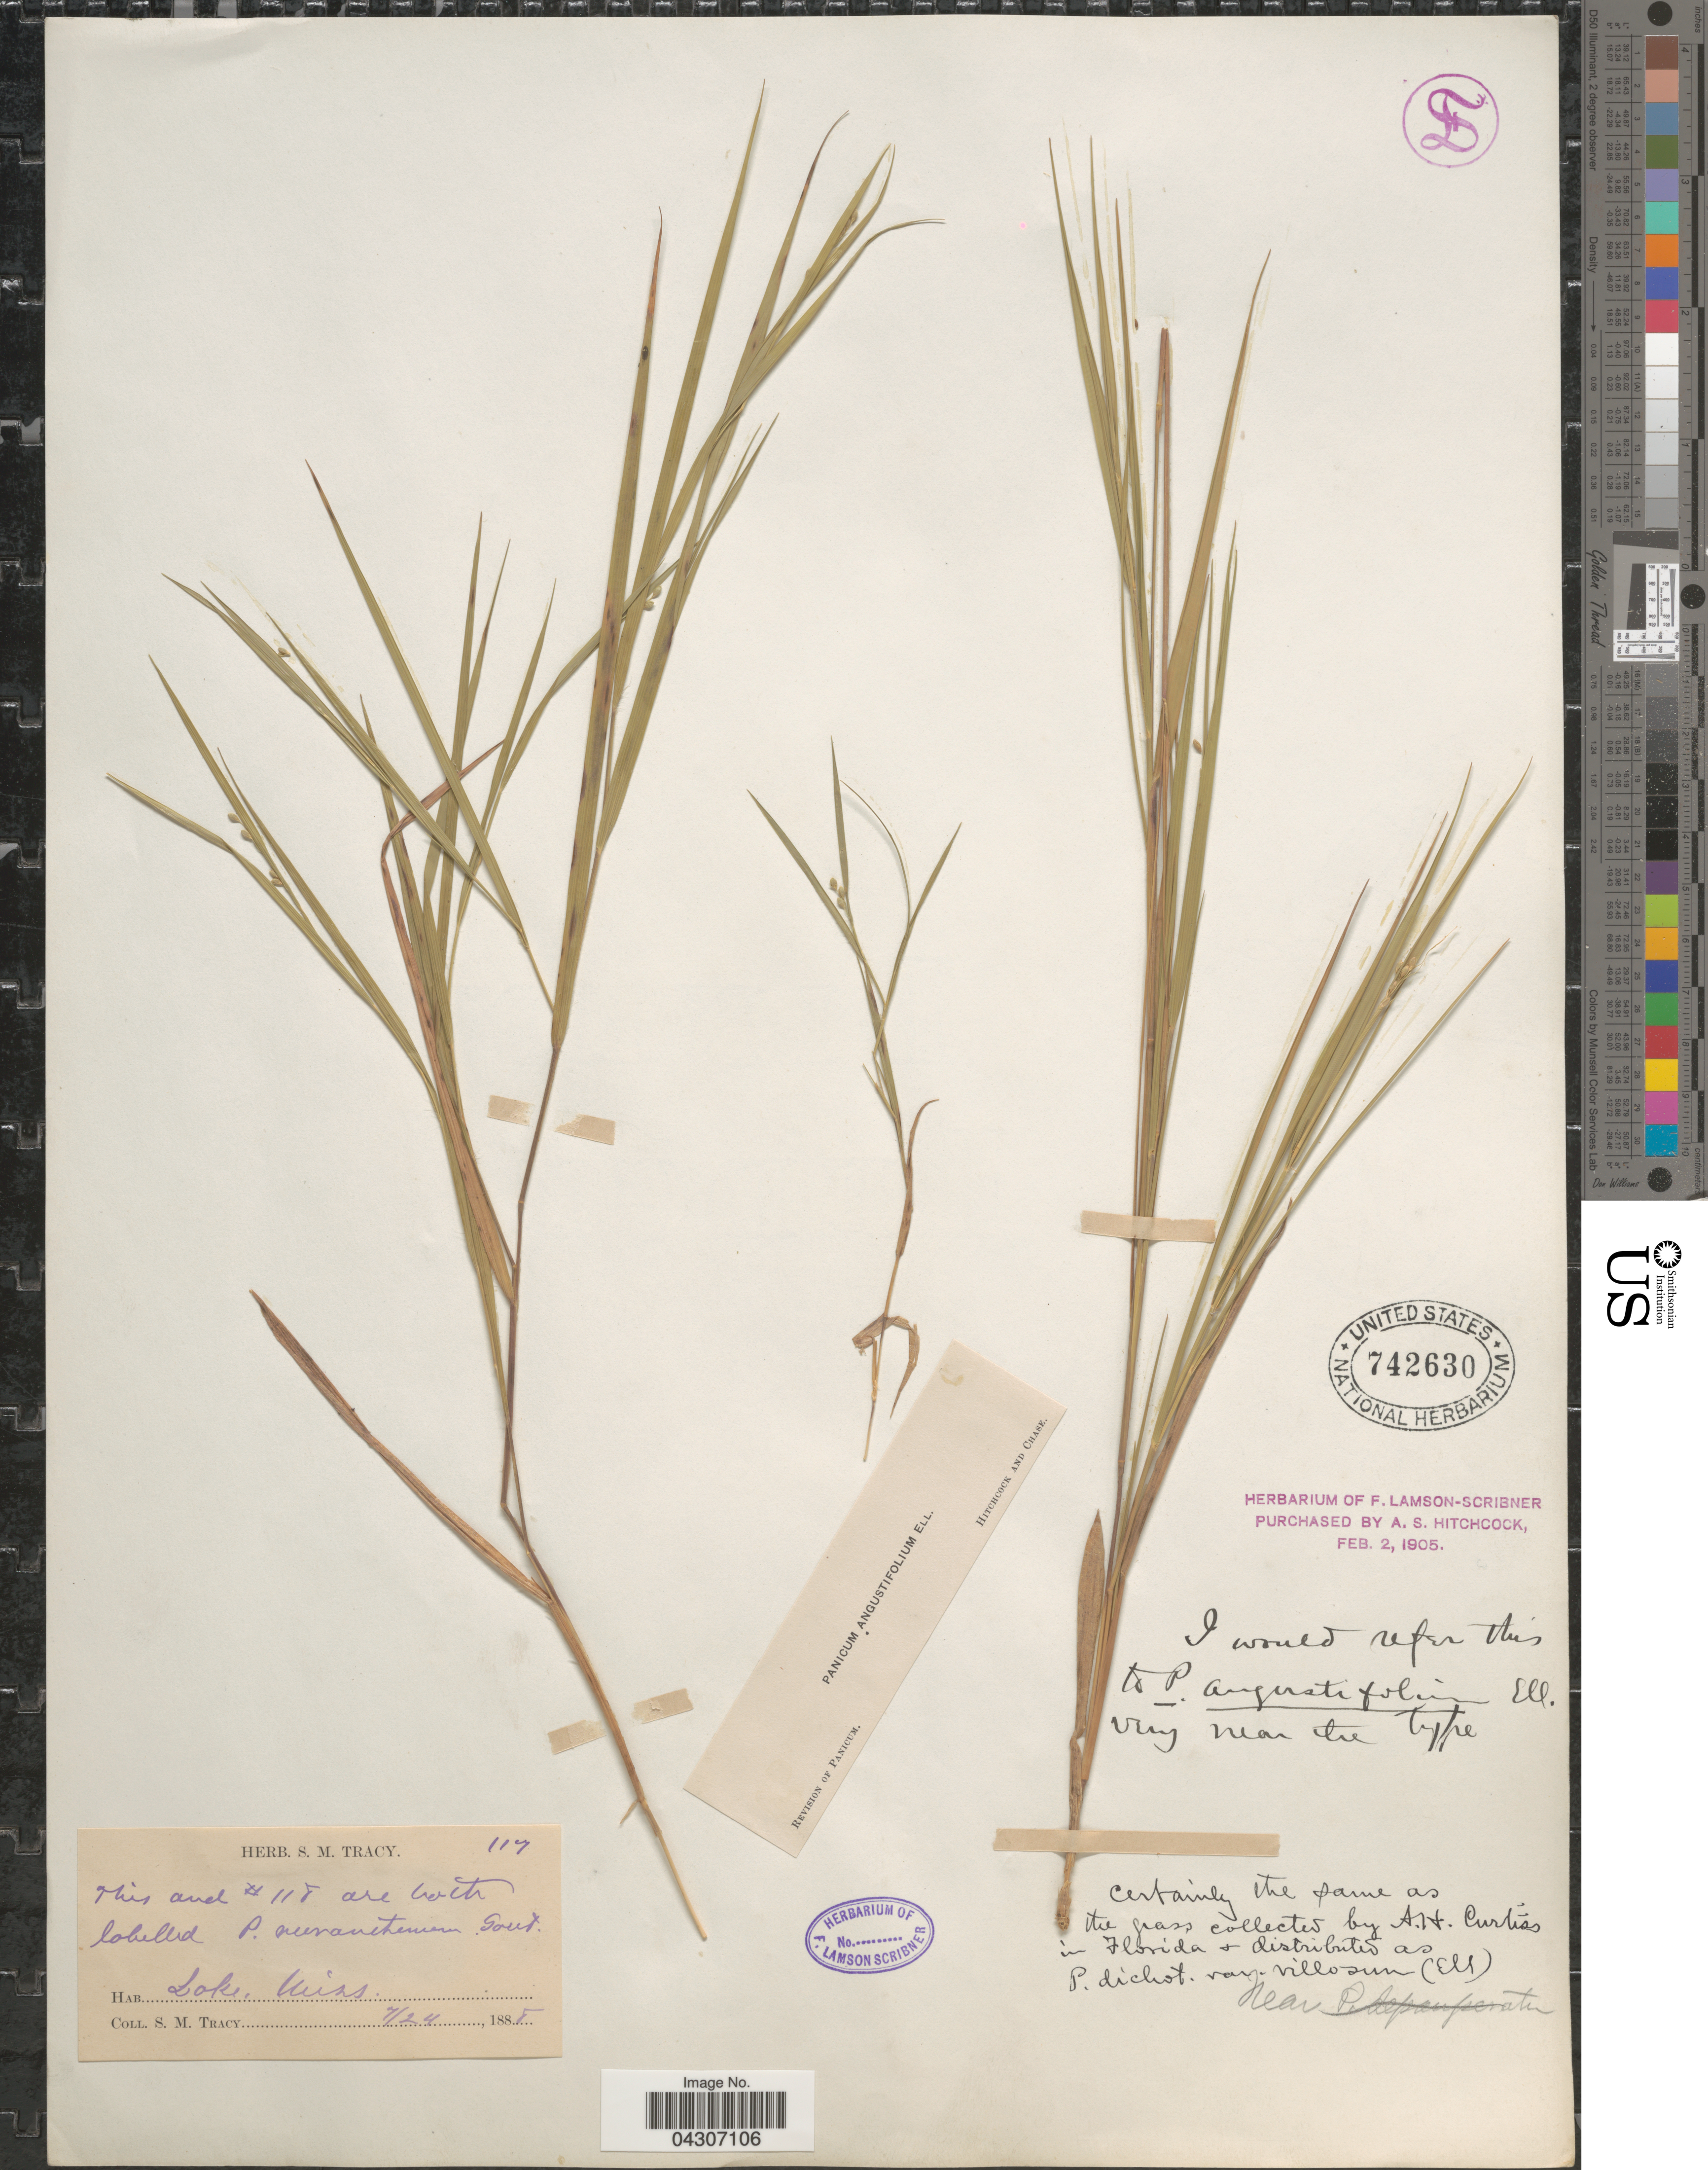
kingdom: Plantae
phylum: Tracheophyta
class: Liliopsida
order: Poales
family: Poaceae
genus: Dichanthelium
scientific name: Dichanthelium aciculare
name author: (Desv. ex Poir.) Gould & C.A. Clark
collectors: S. M. Tracy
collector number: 117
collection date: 1888-07-24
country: United States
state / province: Mississippi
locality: Lake.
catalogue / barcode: US 742630